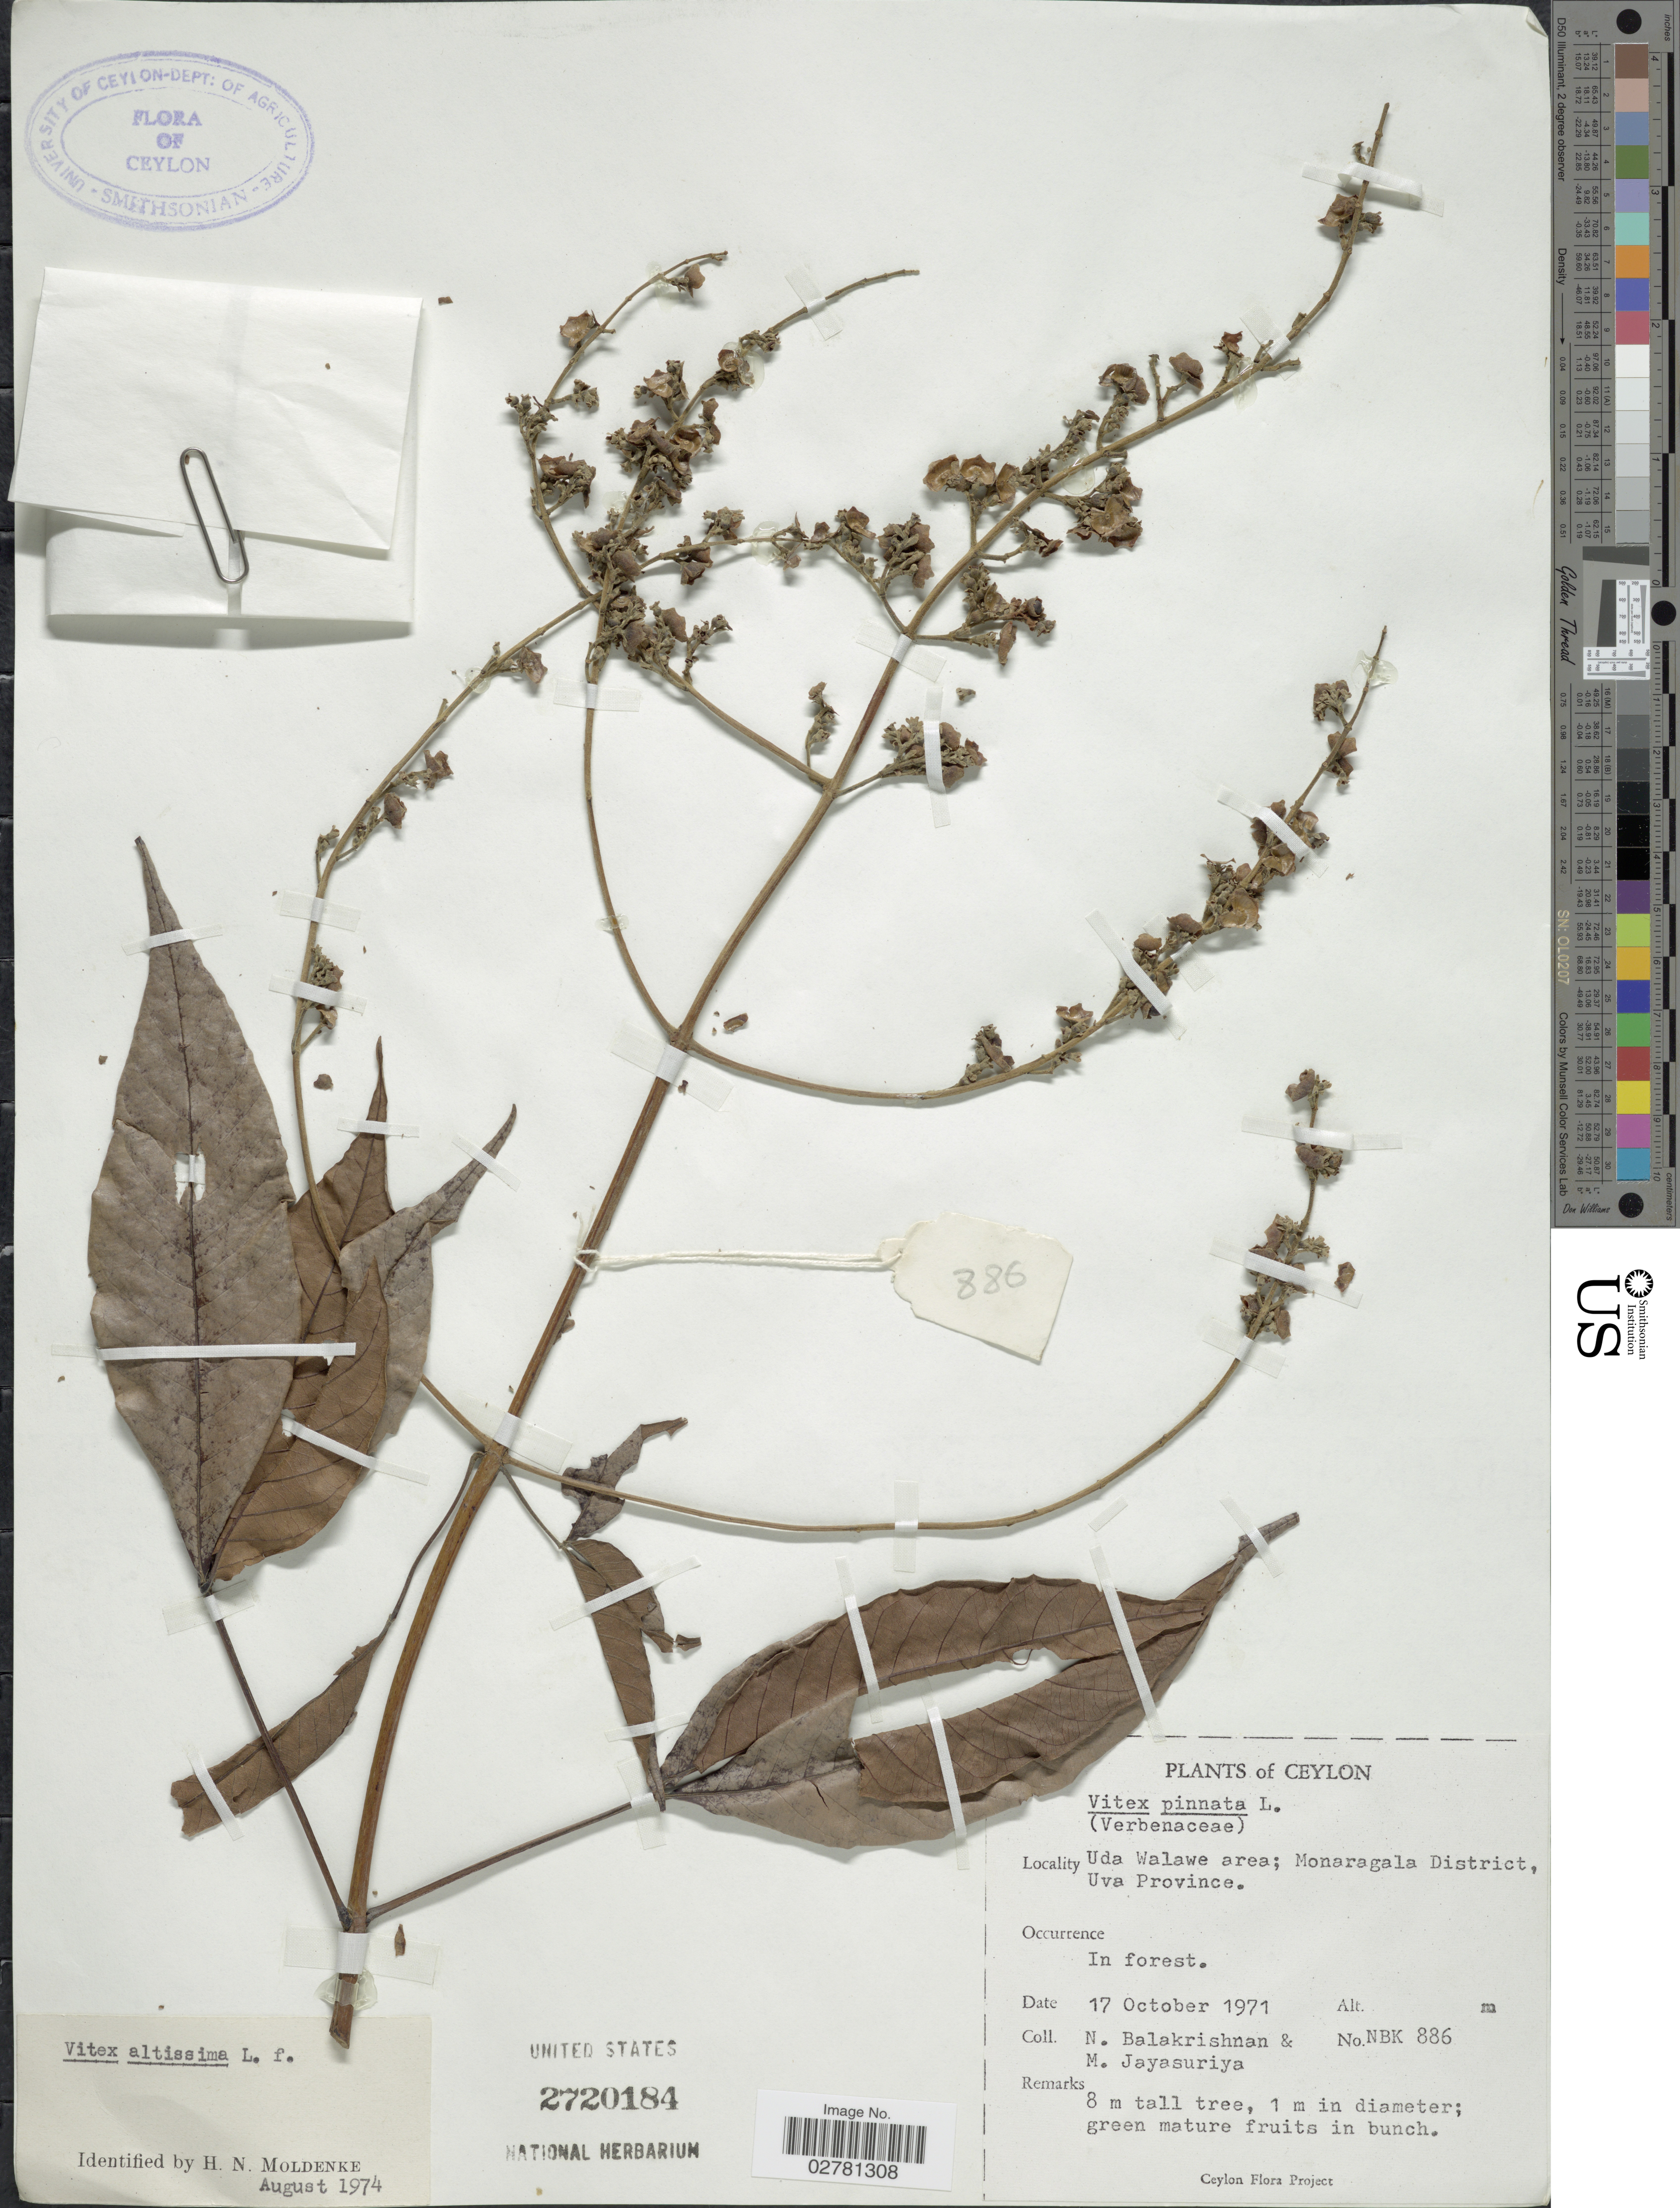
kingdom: Plantae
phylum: Tracheophyta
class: Magnoliopsida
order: Lamiales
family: Lamiaceae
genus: Vitex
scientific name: Vitex altissima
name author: L. f.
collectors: N. Balakrishnan & M. Jayasuriya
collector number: NBK886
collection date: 1971-10-17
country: Sri Lanka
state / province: Uva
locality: Ceylon. Uda Walawe area; Monaragala District.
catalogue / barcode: US 2720184